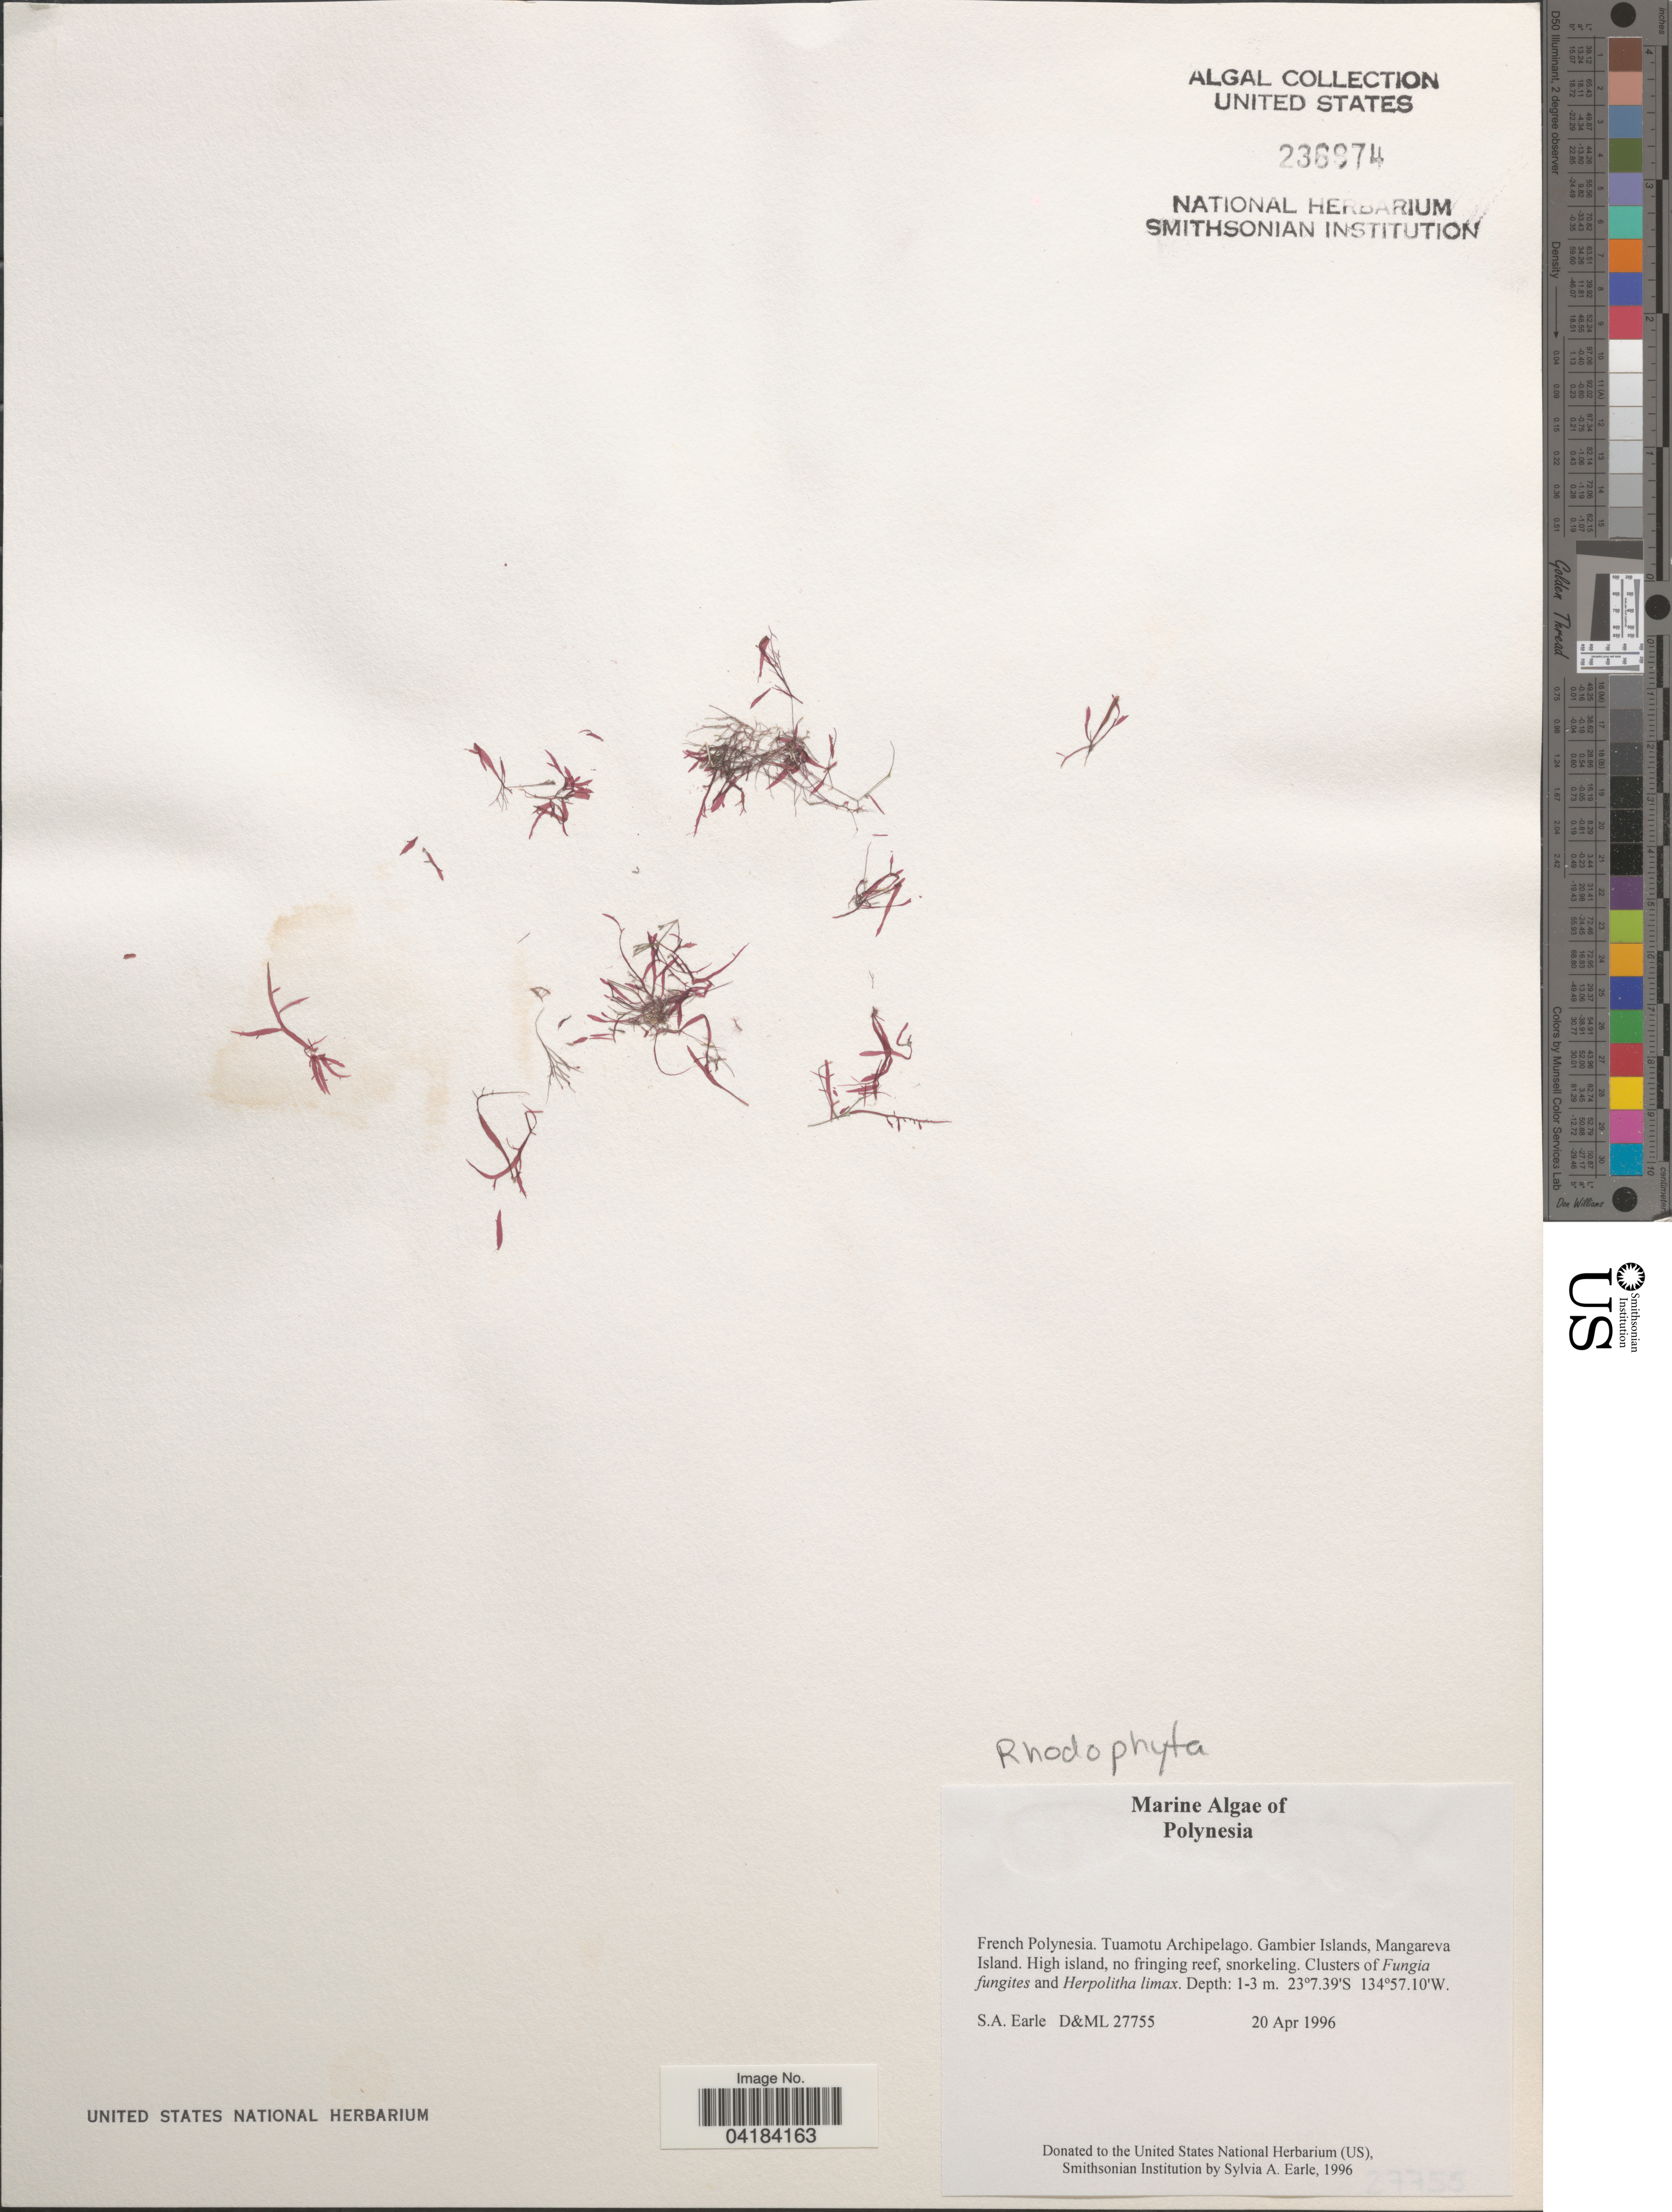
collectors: S. A. Earle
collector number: D&ML27755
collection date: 1996-04-20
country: French Polynesia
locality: Polynesia. Tuamotu Archipelago. Gambier Islands, Mangareva Island. High island.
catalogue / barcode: US 236974